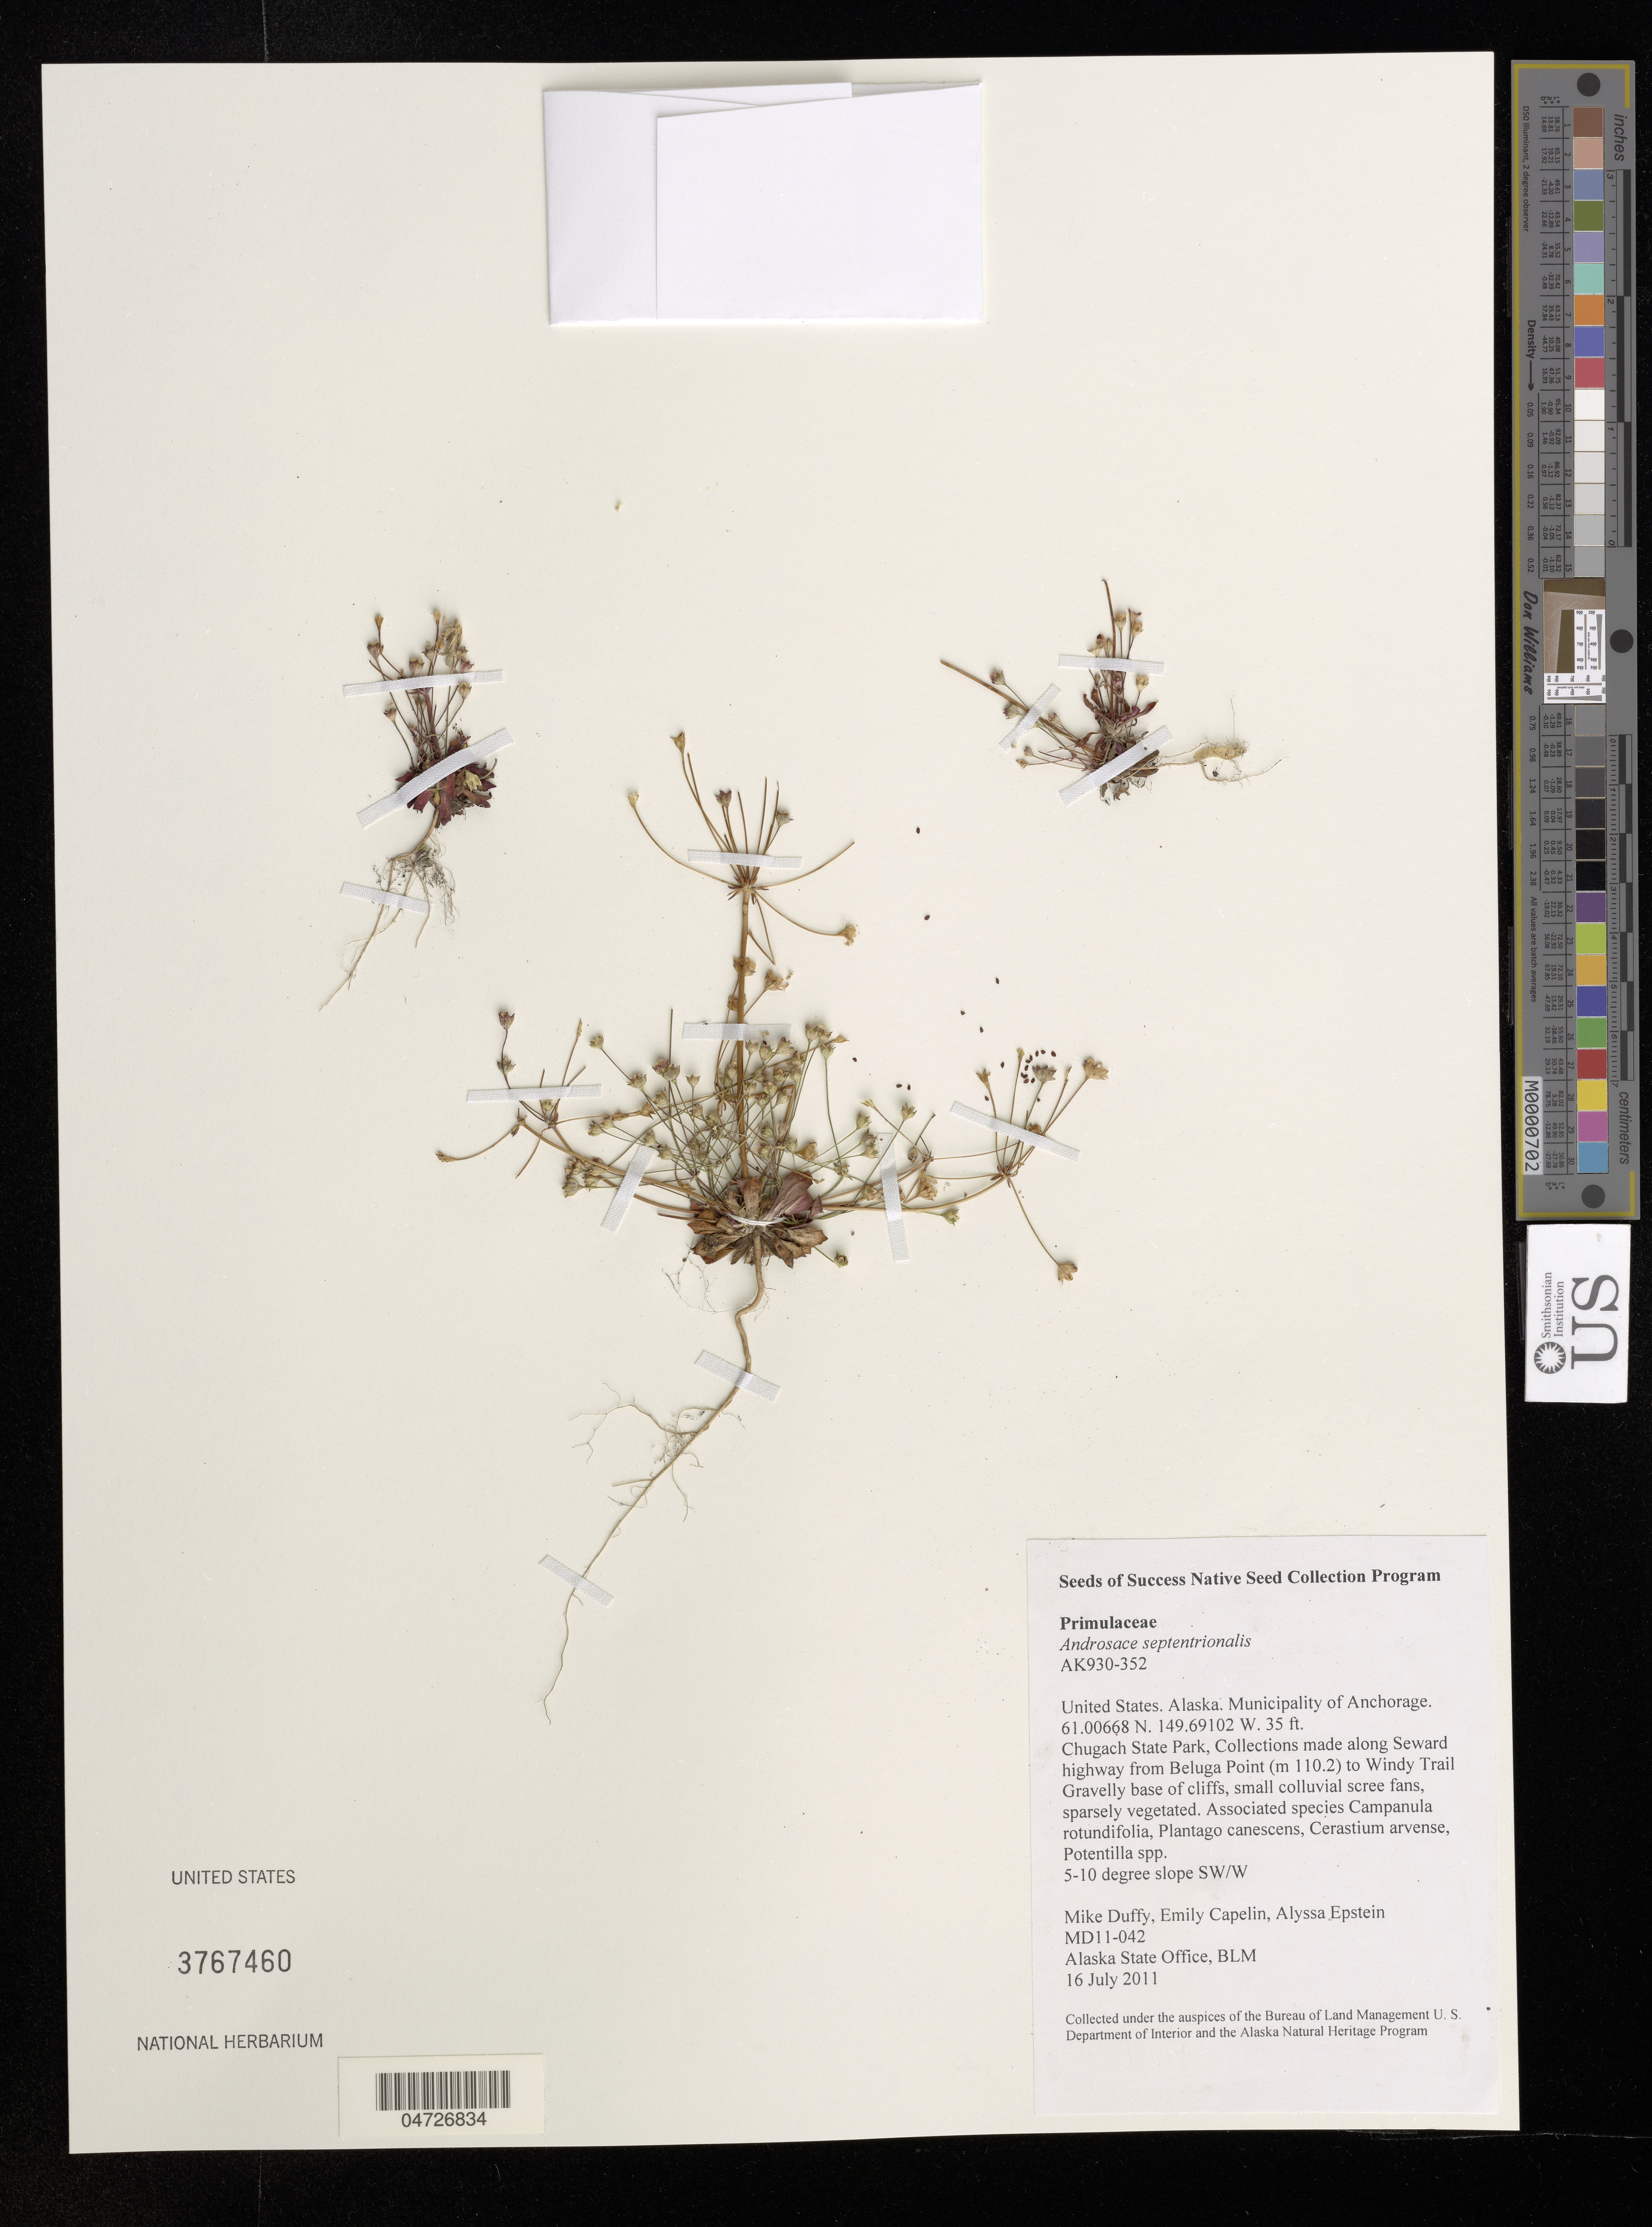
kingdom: Plantae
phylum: Tracheophyta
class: Magnoliopsida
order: Ericales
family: Primulaceae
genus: Androsace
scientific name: Androsace septentrionalis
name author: L.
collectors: M. Duffy, E. Capelin & A. Epstein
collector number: MD11-042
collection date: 2011-07-16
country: United States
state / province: Alaska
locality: Municipality of Anchorage. Chugach State Park, Collections made along Seward highway from Beluga Point (m 110.2) to Windy Trail.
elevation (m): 11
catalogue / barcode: US 3767460